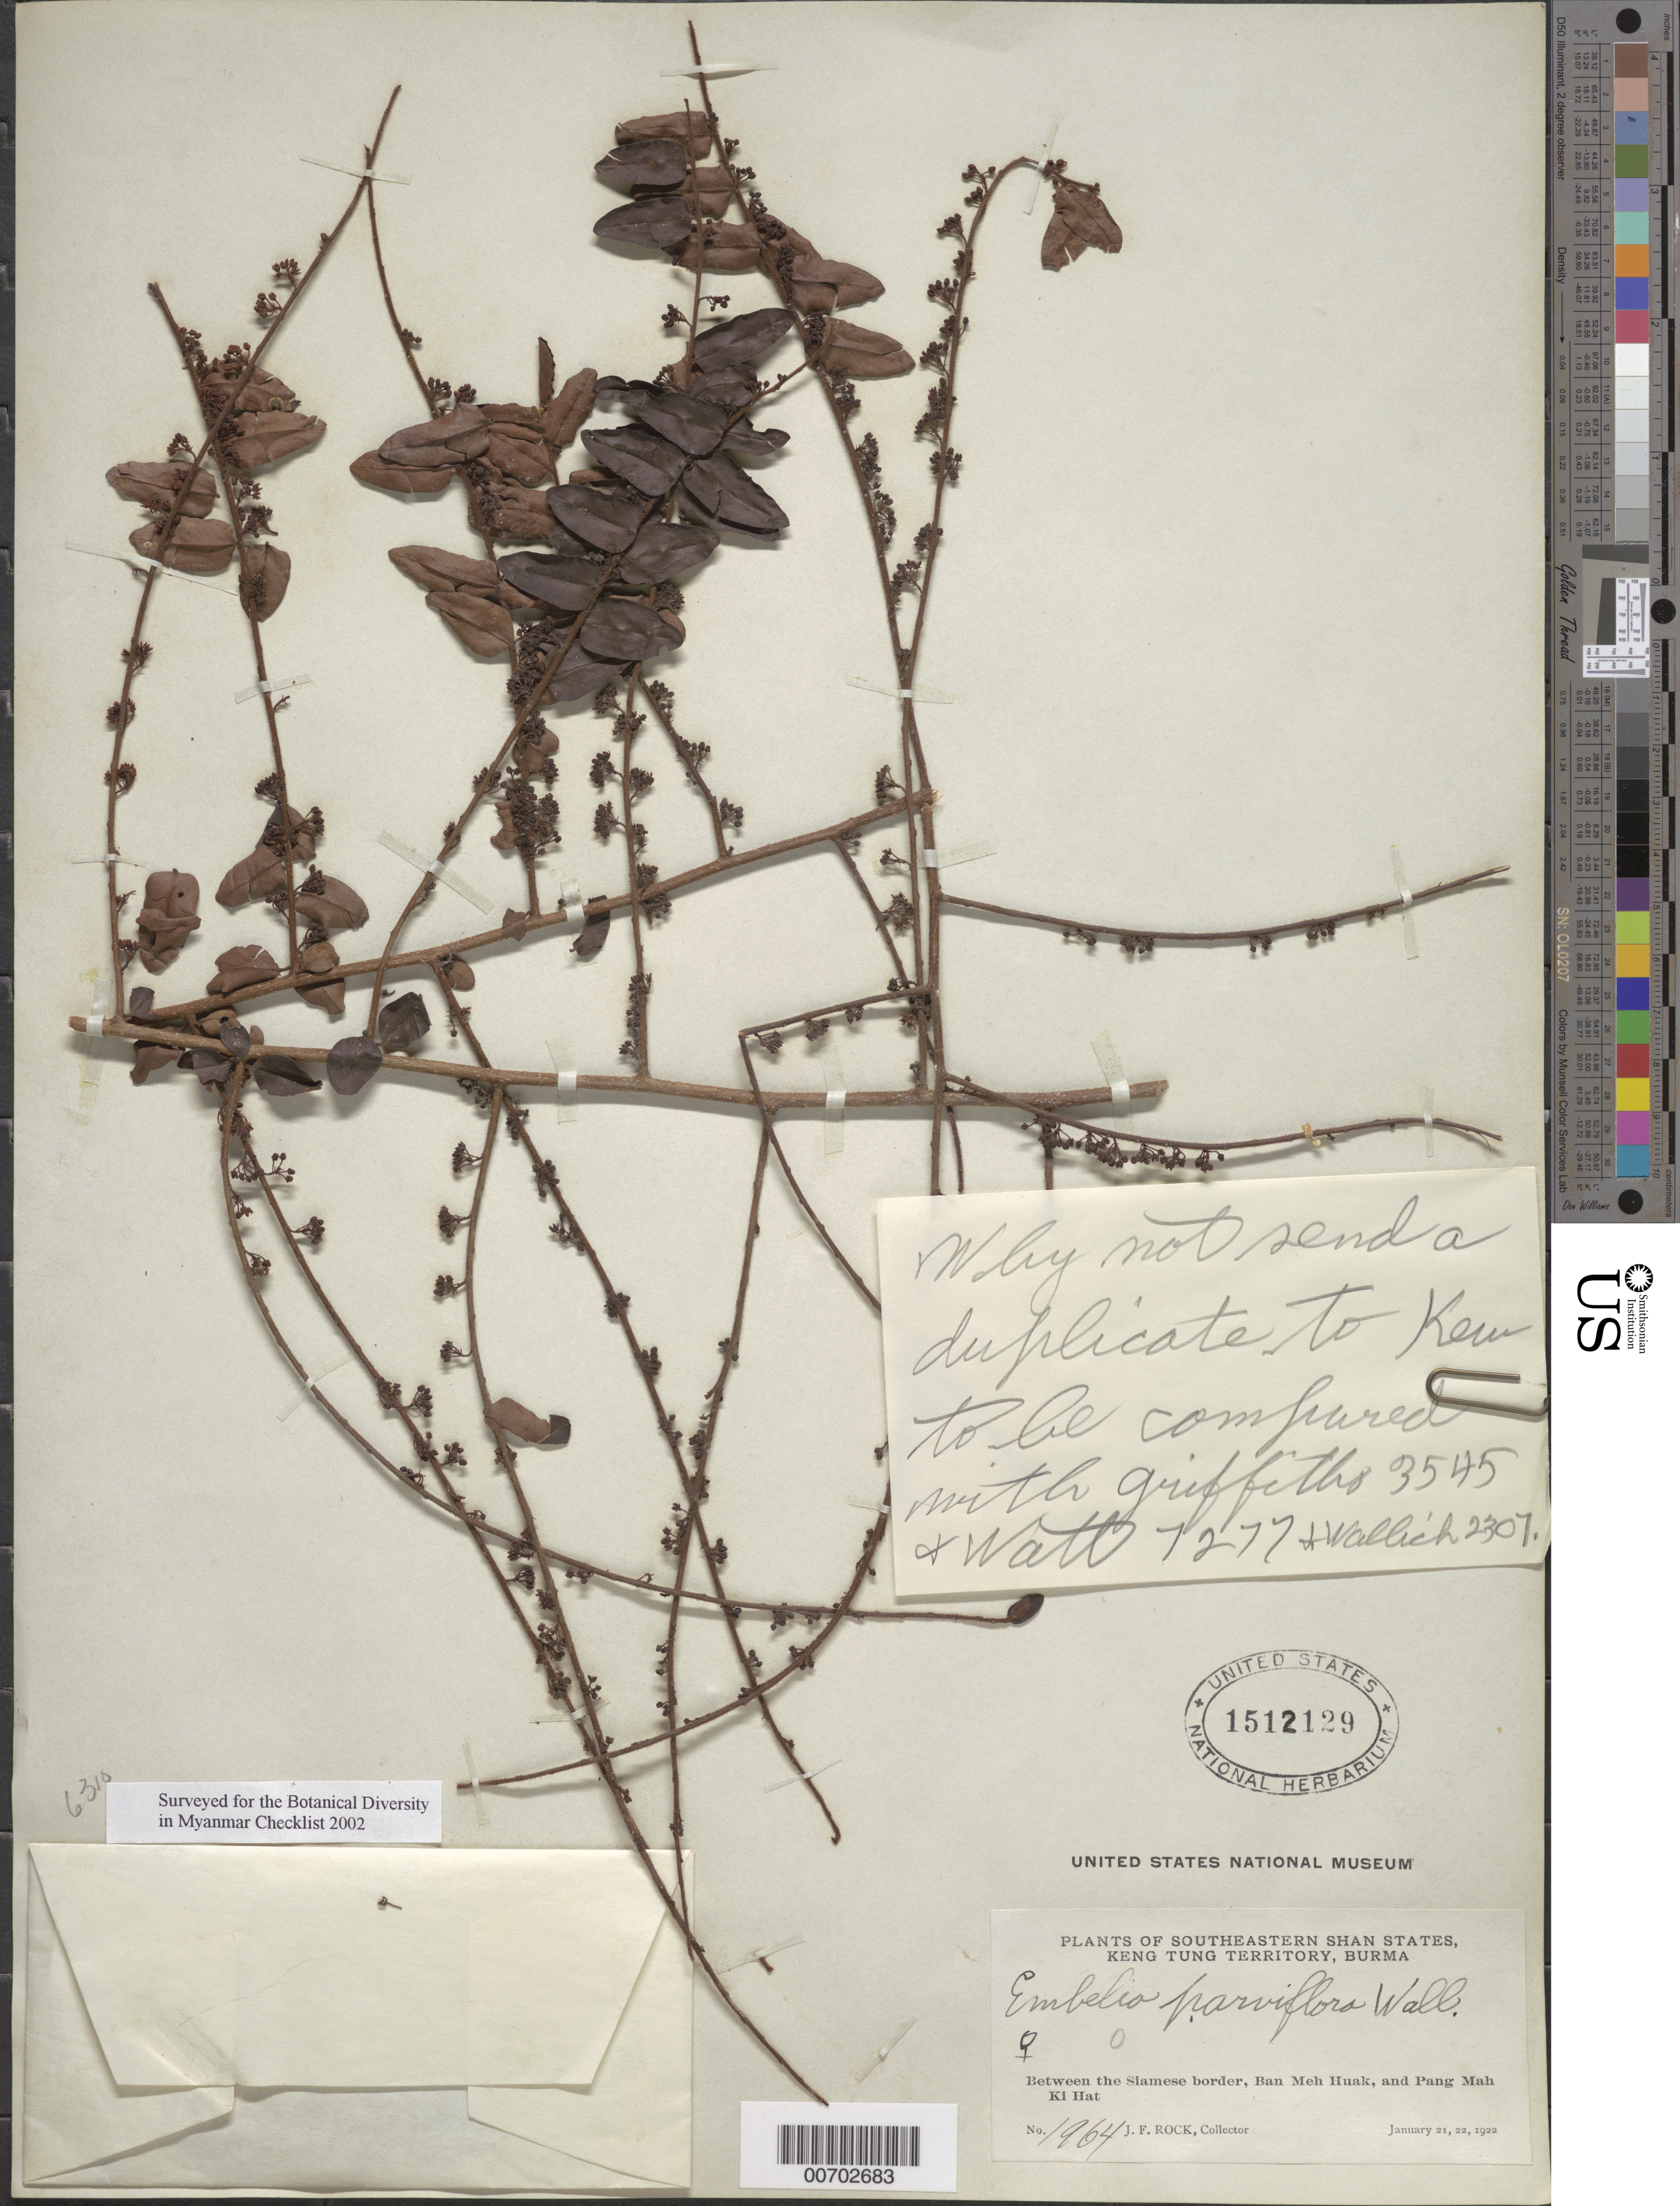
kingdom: Plantae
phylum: Tracheophyta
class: Magnoliopsida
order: Ericales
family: Primulaceae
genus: Embelia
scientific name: Embelia parviflora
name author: Wall. ex A. DC.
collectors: J. F. Rock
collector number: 1964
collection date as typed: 21 Jan 1922 to 22 Jan 1922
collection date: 1922-01-21/1922-01-22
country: Myanmar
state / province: Shan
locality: Southeastern Shan States, Keng Tung Terr., betw. Siamese border, Ban Meh Huak & Pang Mah Ki Hat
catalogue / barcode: US 1512129